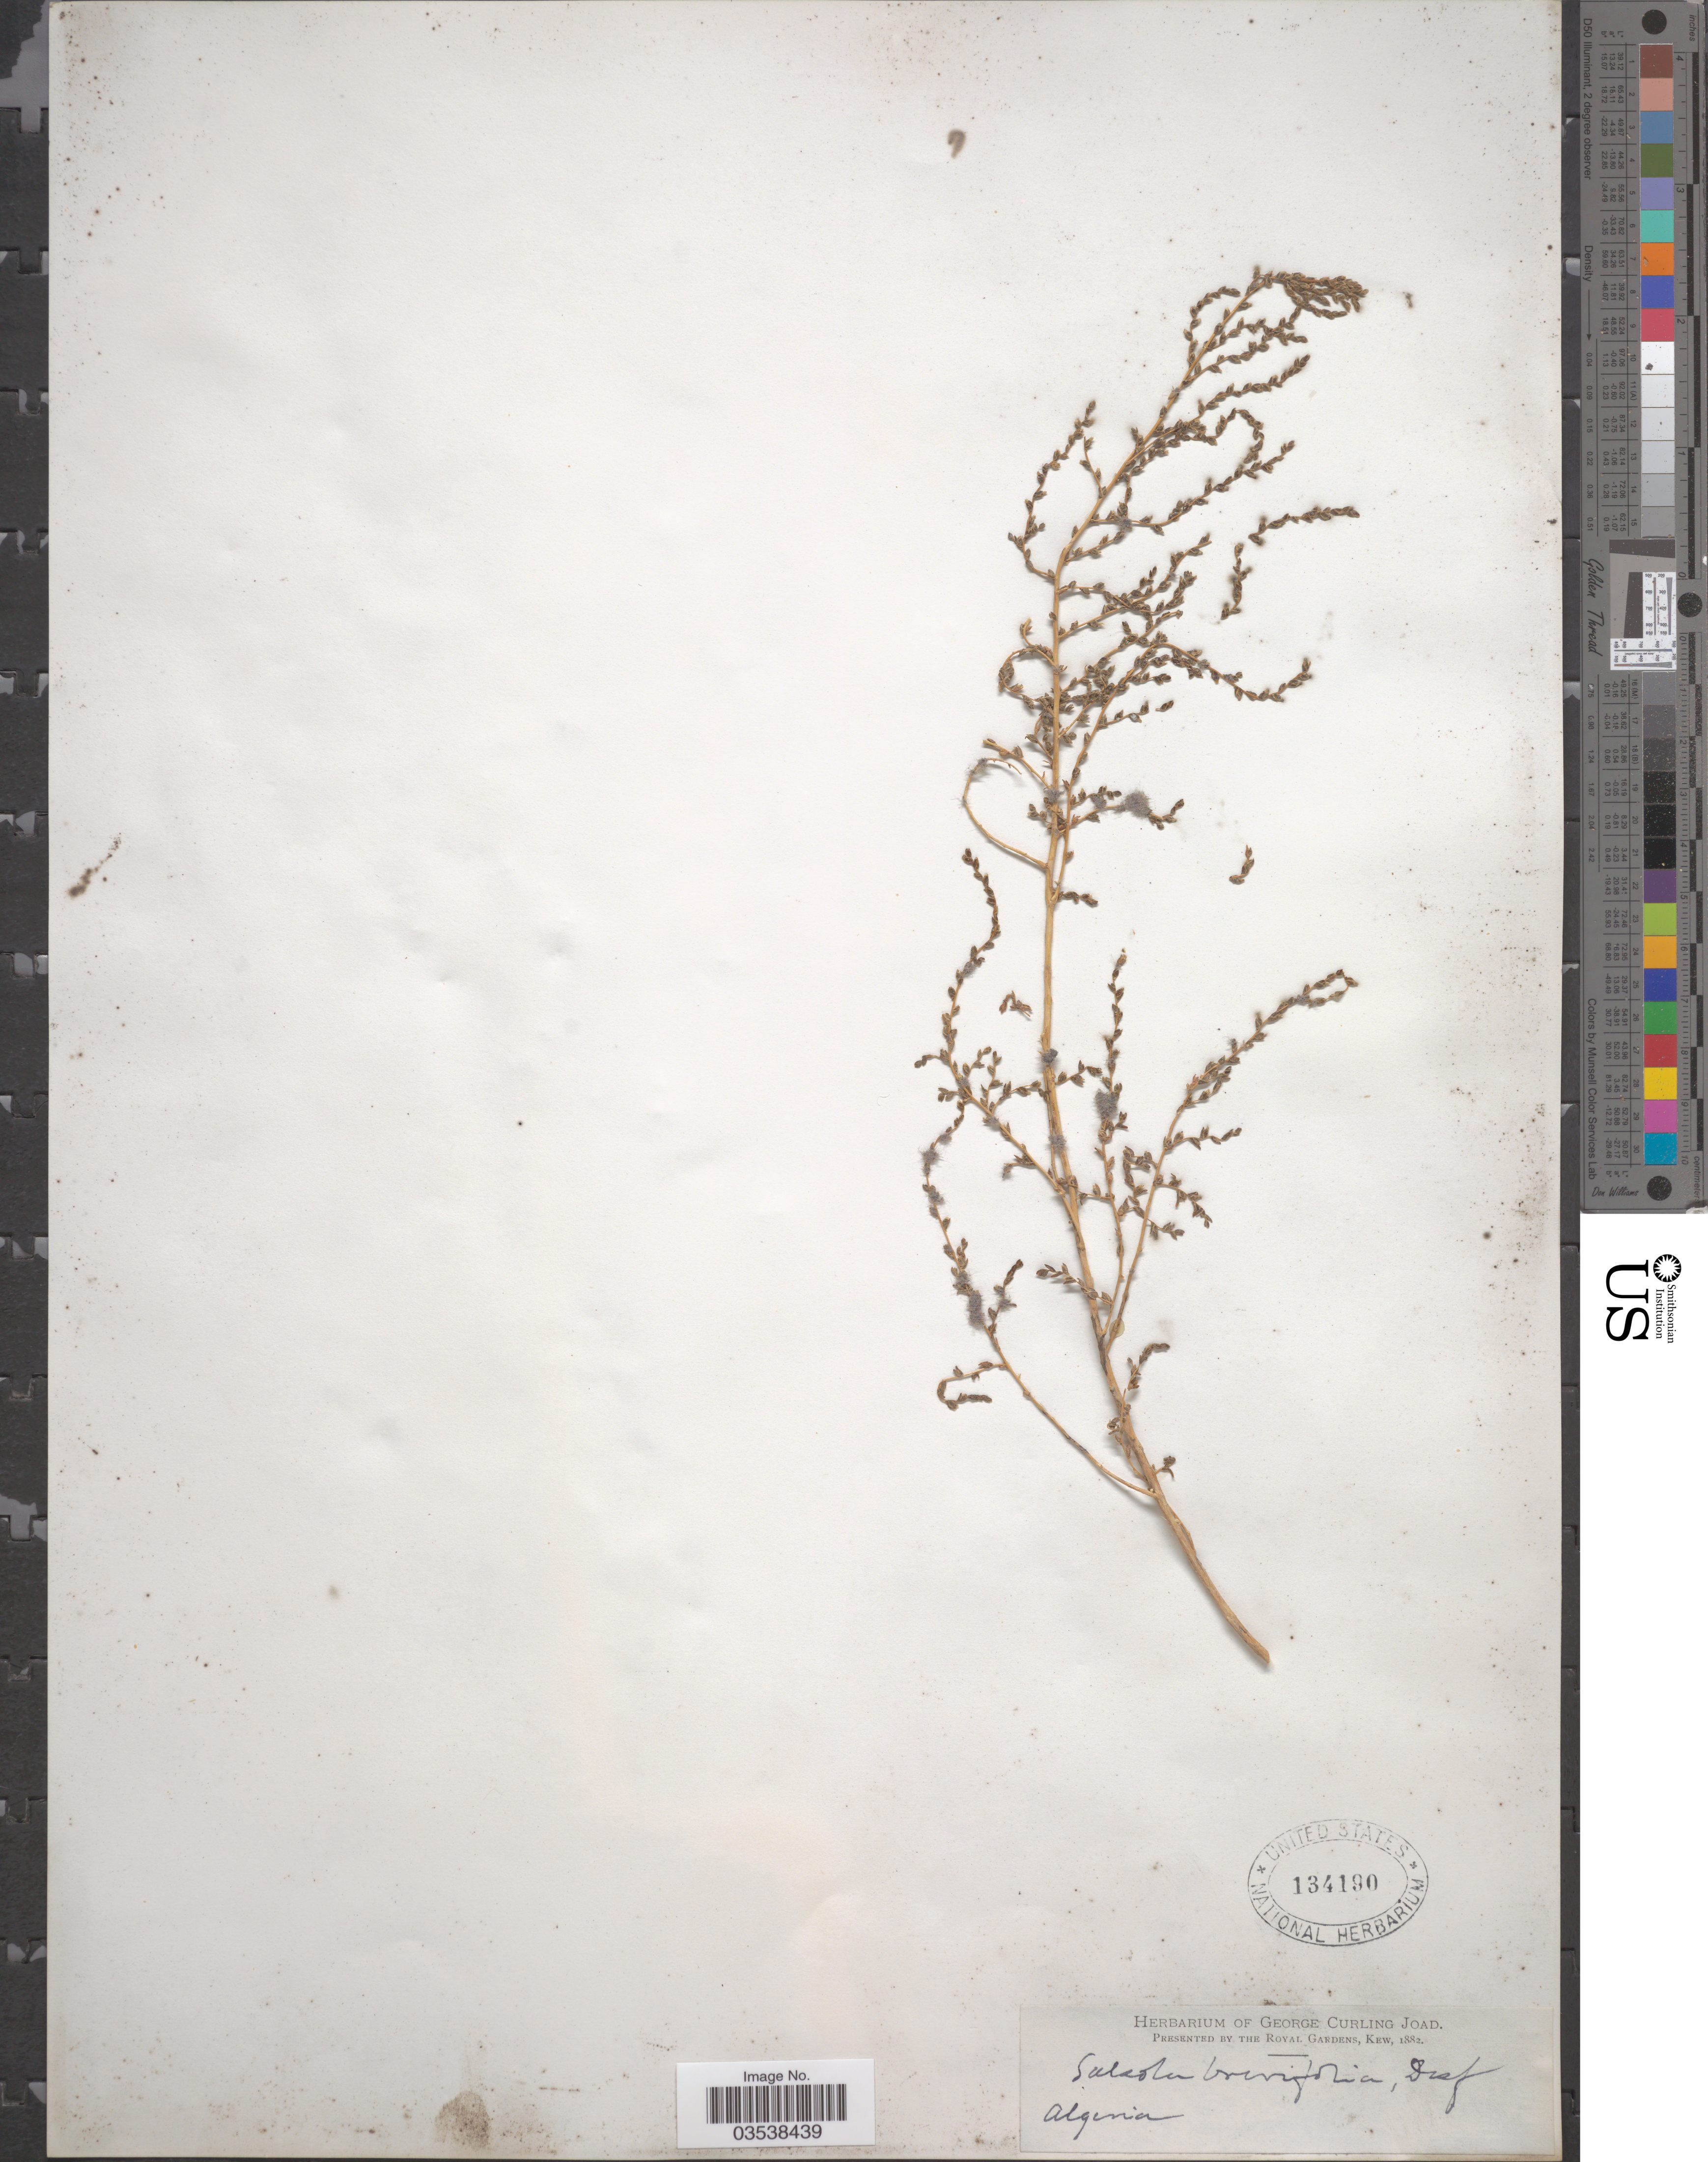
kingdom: Plantae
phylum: Tracheophyta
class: Magnoliopsida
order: Caryophyllales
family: Amaranthaceae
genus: Caroxylon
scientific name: Caroxylon vermiculatum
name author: (L.) Akhani & Roalson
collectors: ex herb. George Curling Joad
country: Algeria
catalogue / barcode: US 134190